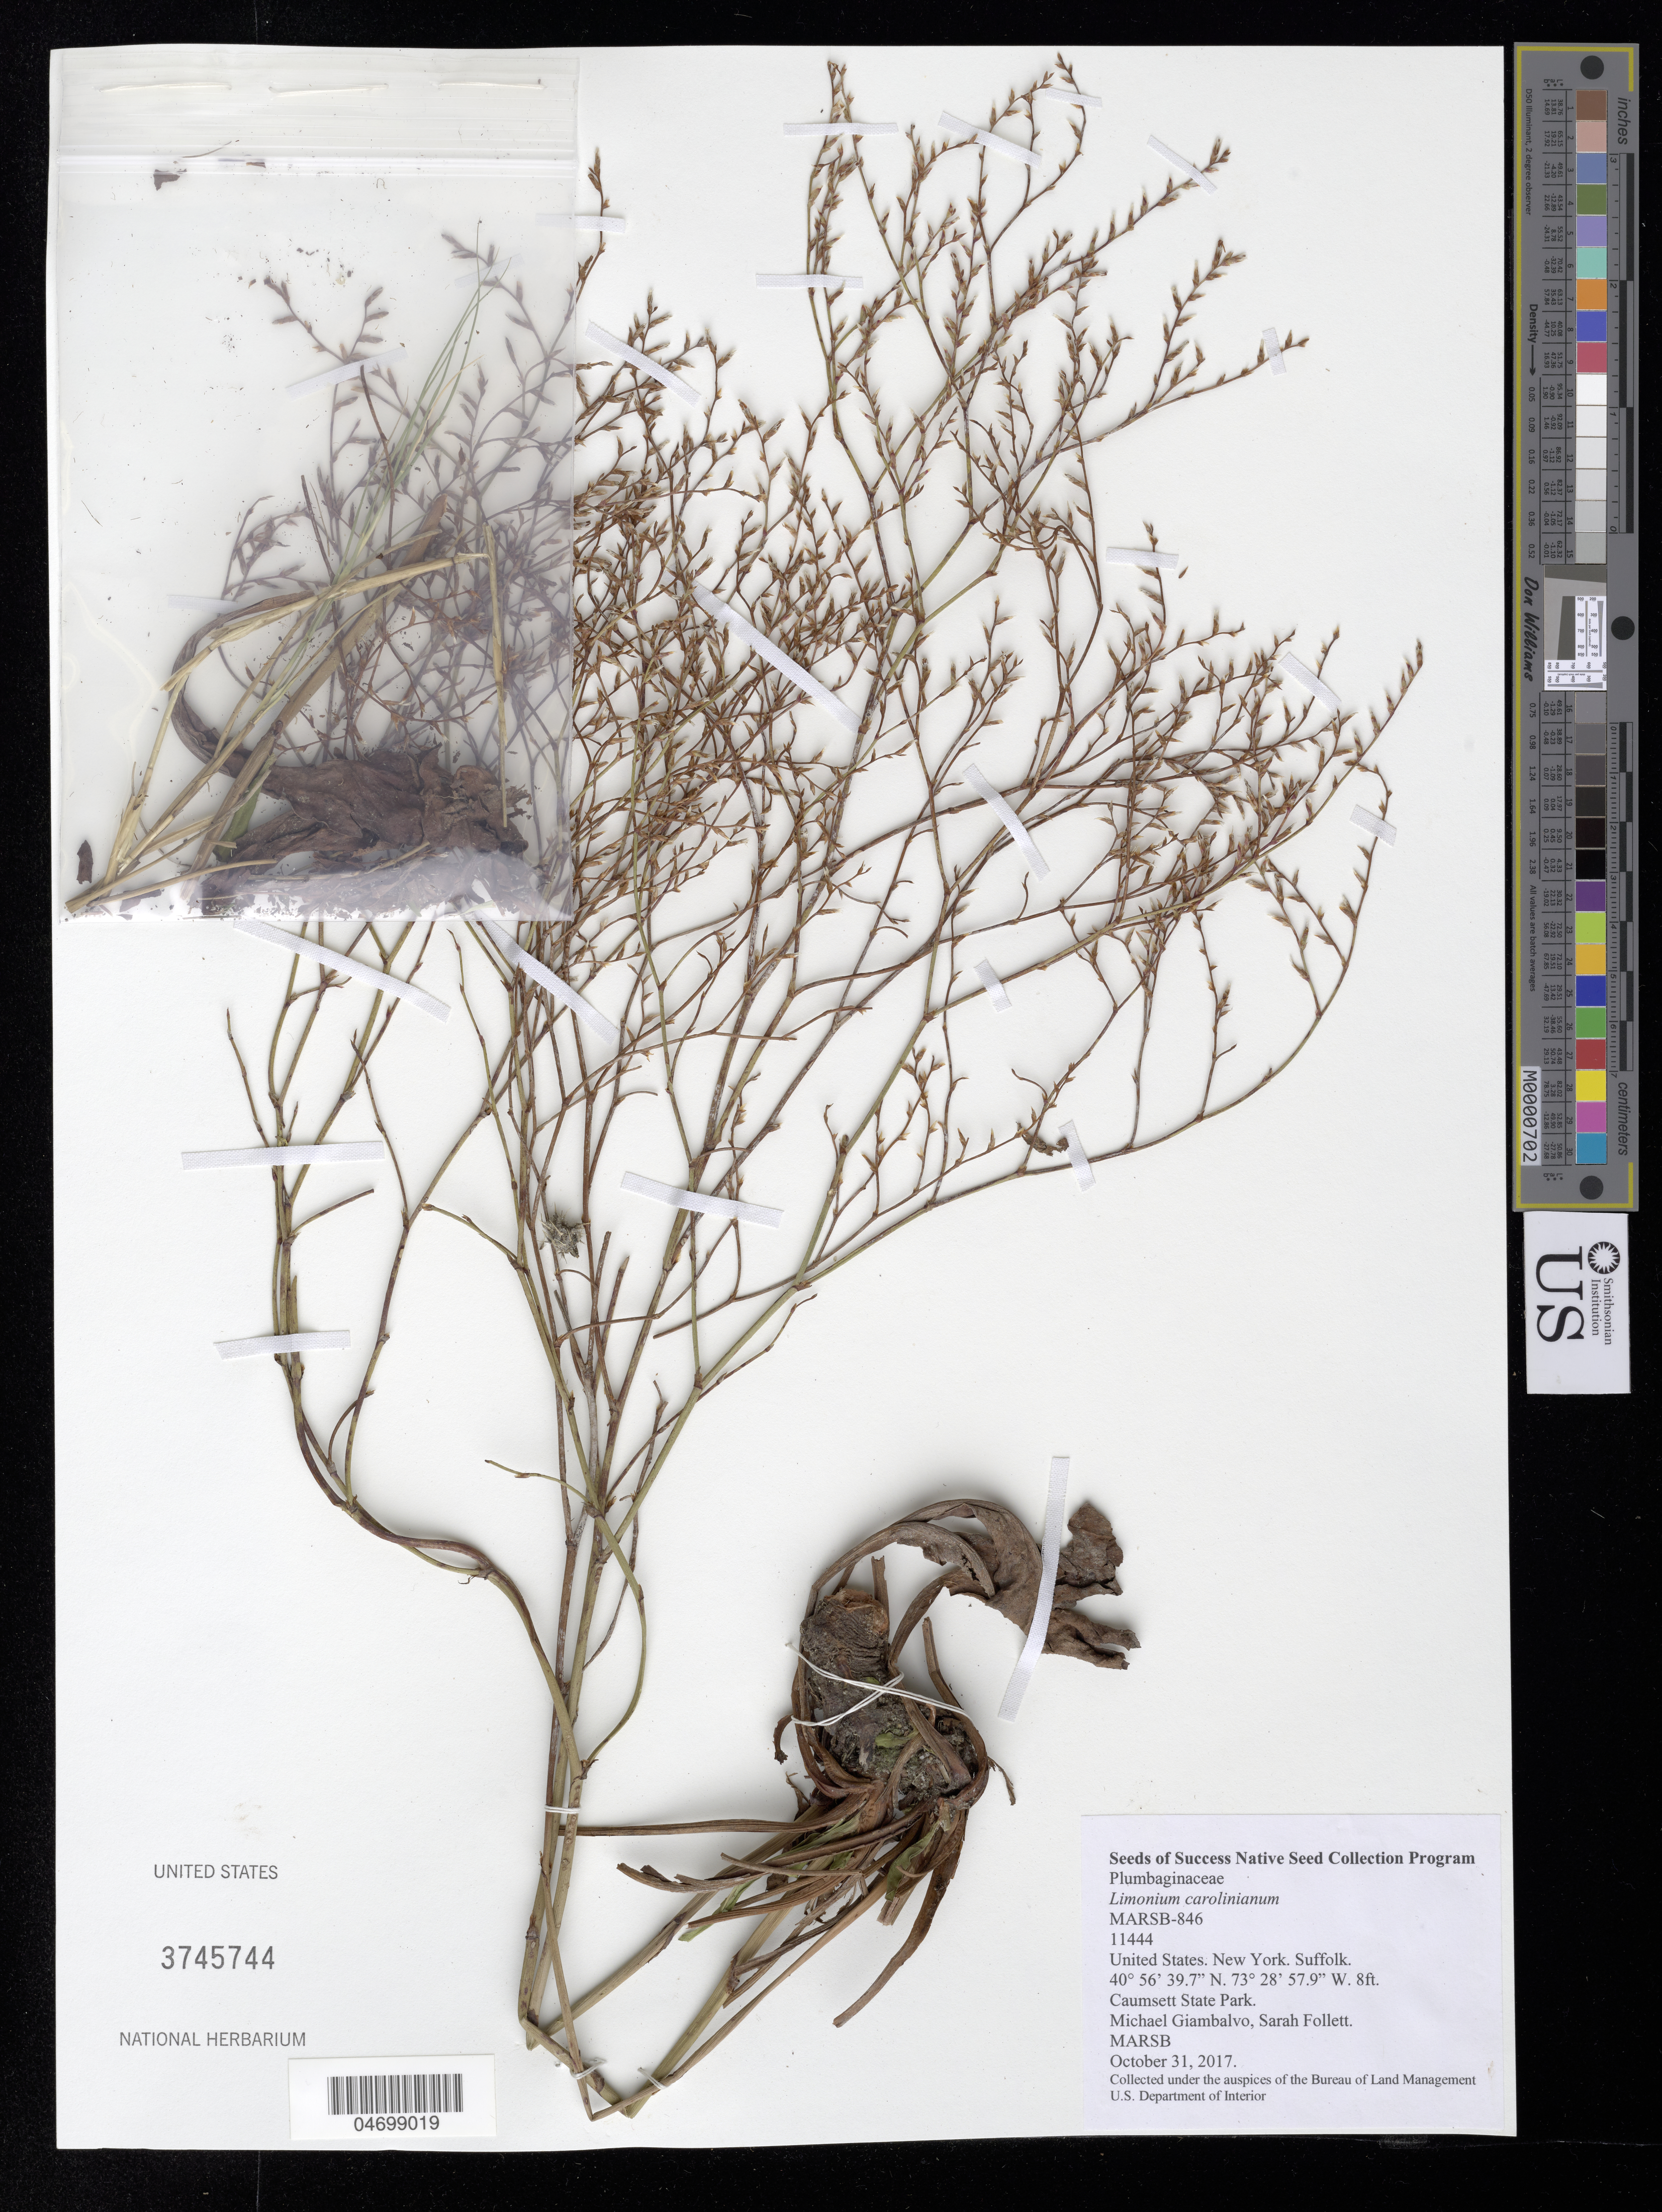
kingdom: Plantae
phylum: Tracheophyta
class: Magnoliopsida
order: Caryophyllales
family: Plumbaginaceae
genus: Limonium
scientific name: Limonium carolinianum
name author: (Walter) Britton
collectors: M. Giambalvo & S. Follett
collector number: MARSB-846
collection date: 2017-10-31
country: United States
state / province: New York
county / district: Suffolk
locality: Caumsett State Park, Fisherman's Beach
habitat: High Marsh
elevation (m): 2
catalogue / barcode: US 3745744